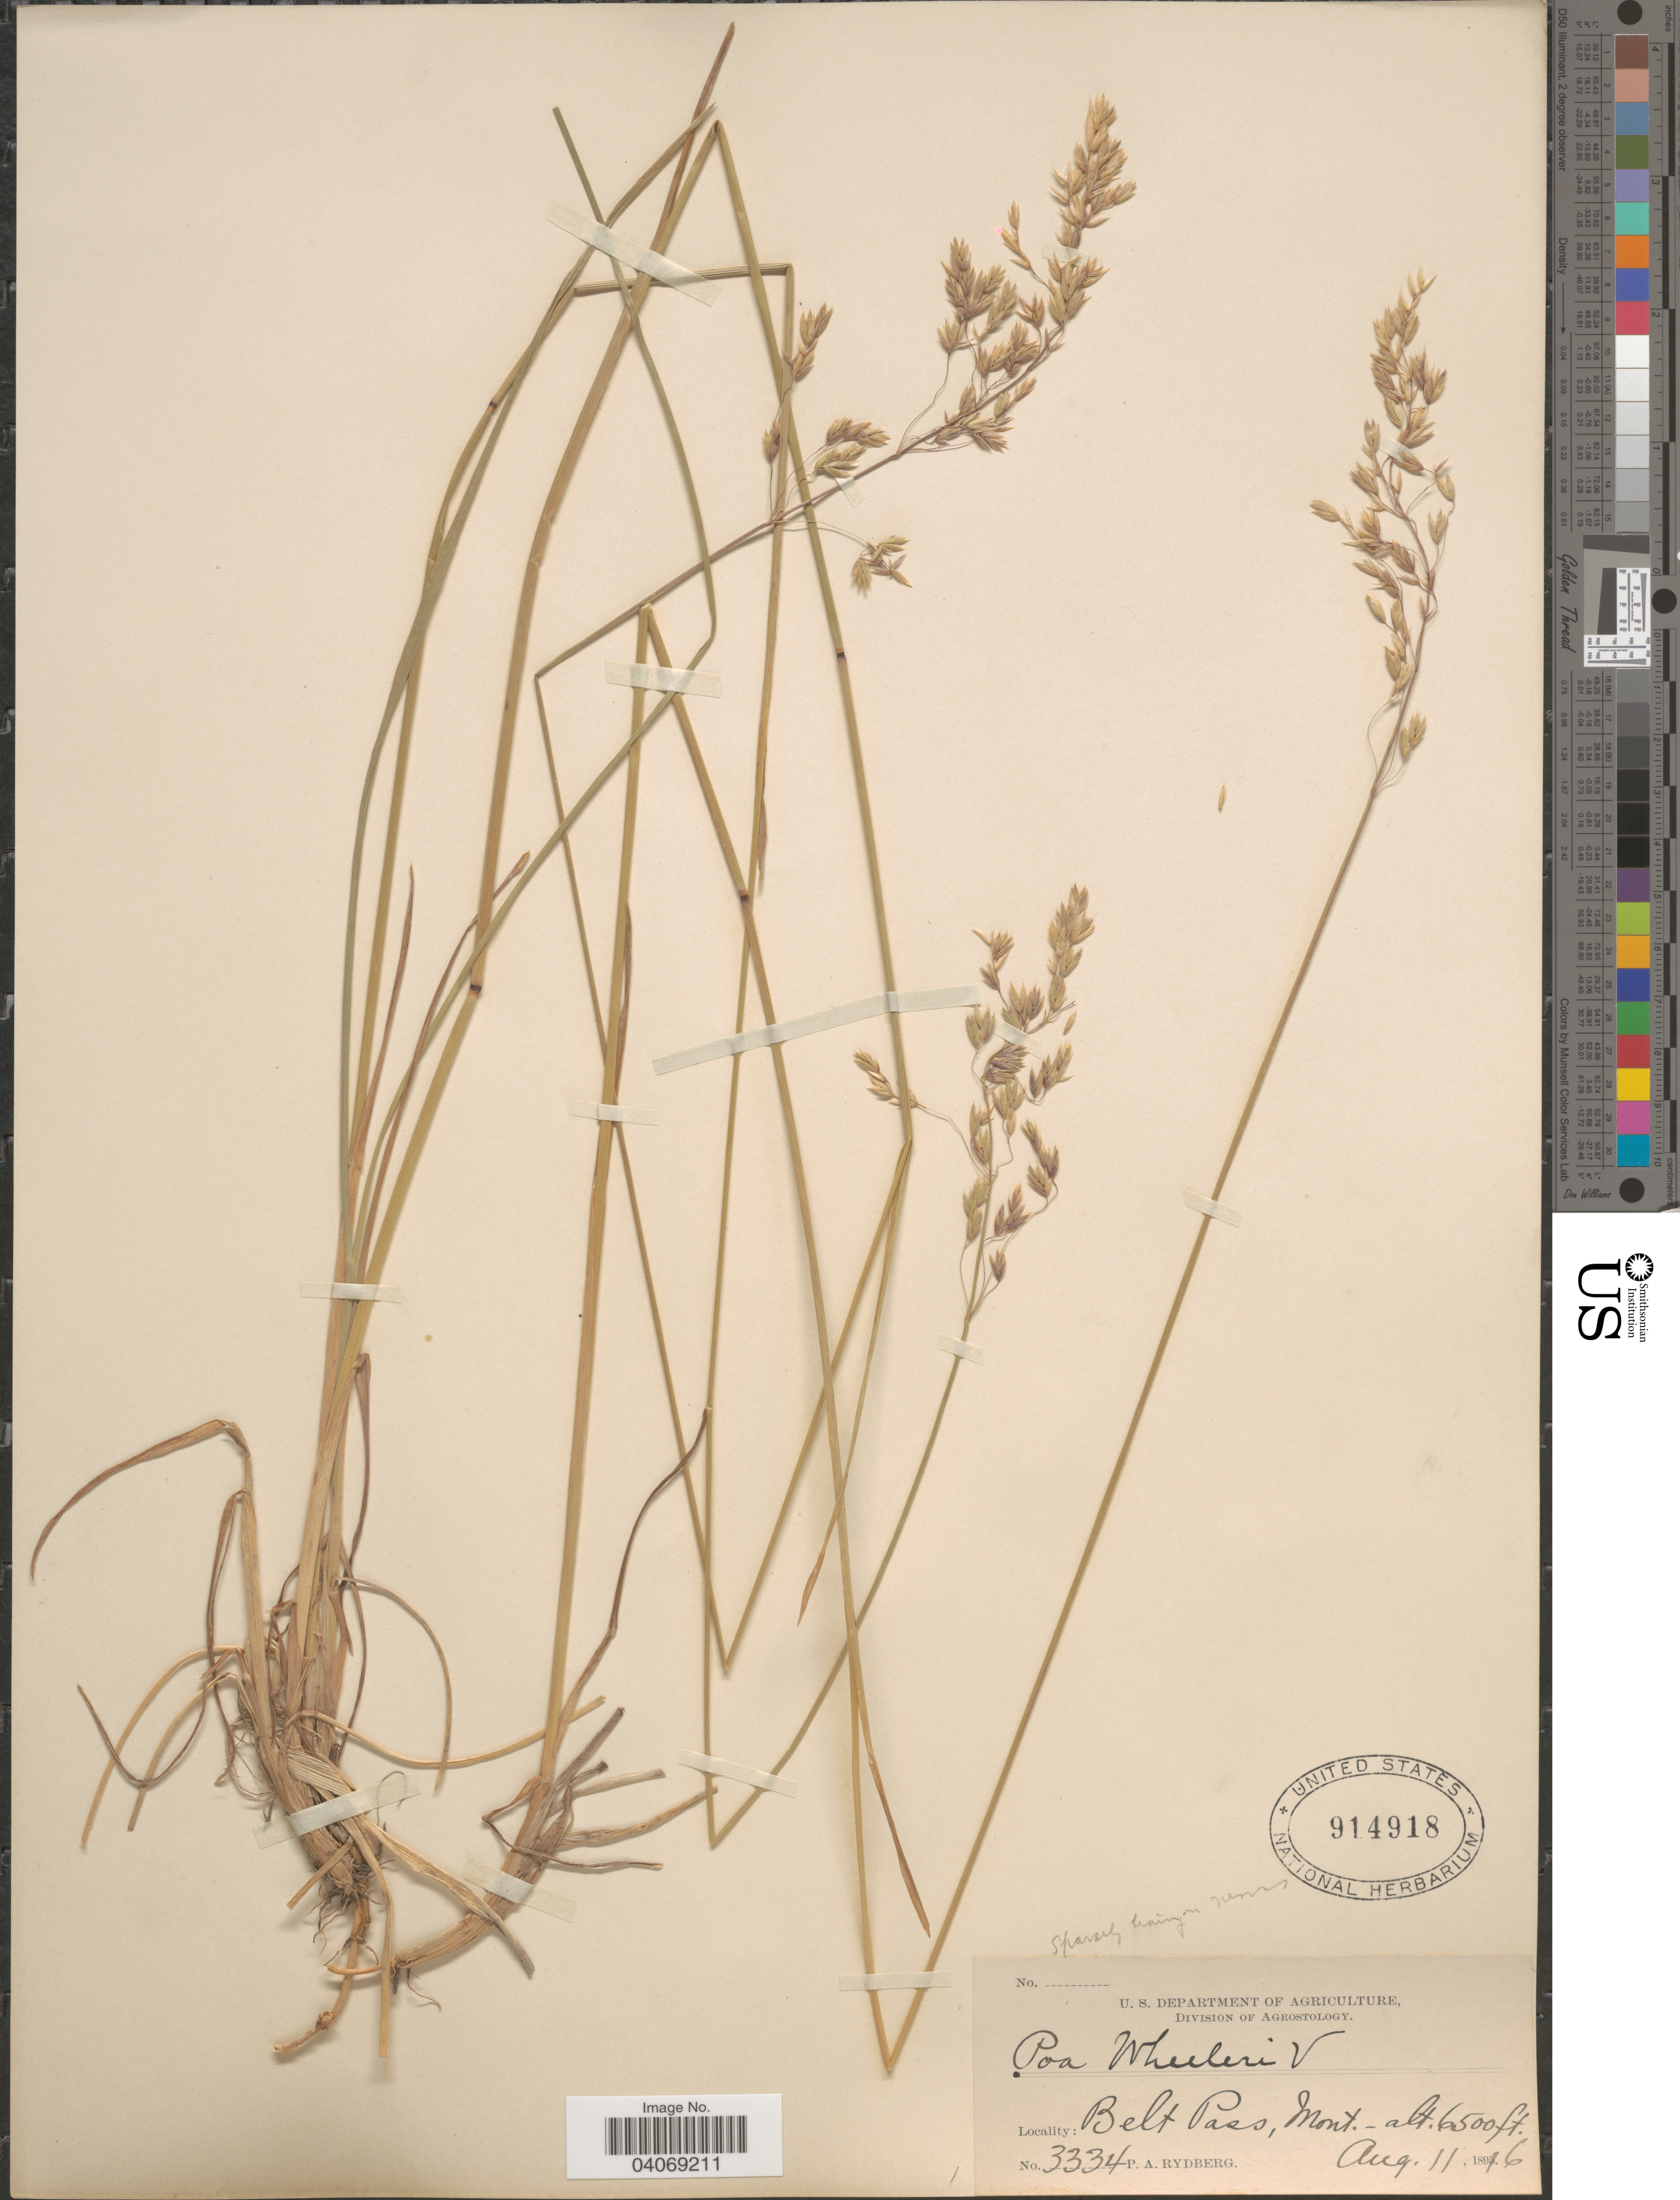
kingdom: Plantae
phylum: Tracheophyta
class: Liliopsida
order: Poales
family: Poaceae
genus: Poa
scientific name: Poa wheeleri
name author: Vasey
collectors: P. A. Rydberg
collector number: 3334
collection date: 1896-08-11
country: United States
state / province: Montana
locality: Belt Pass.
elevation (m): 1981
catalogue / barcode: US 914918